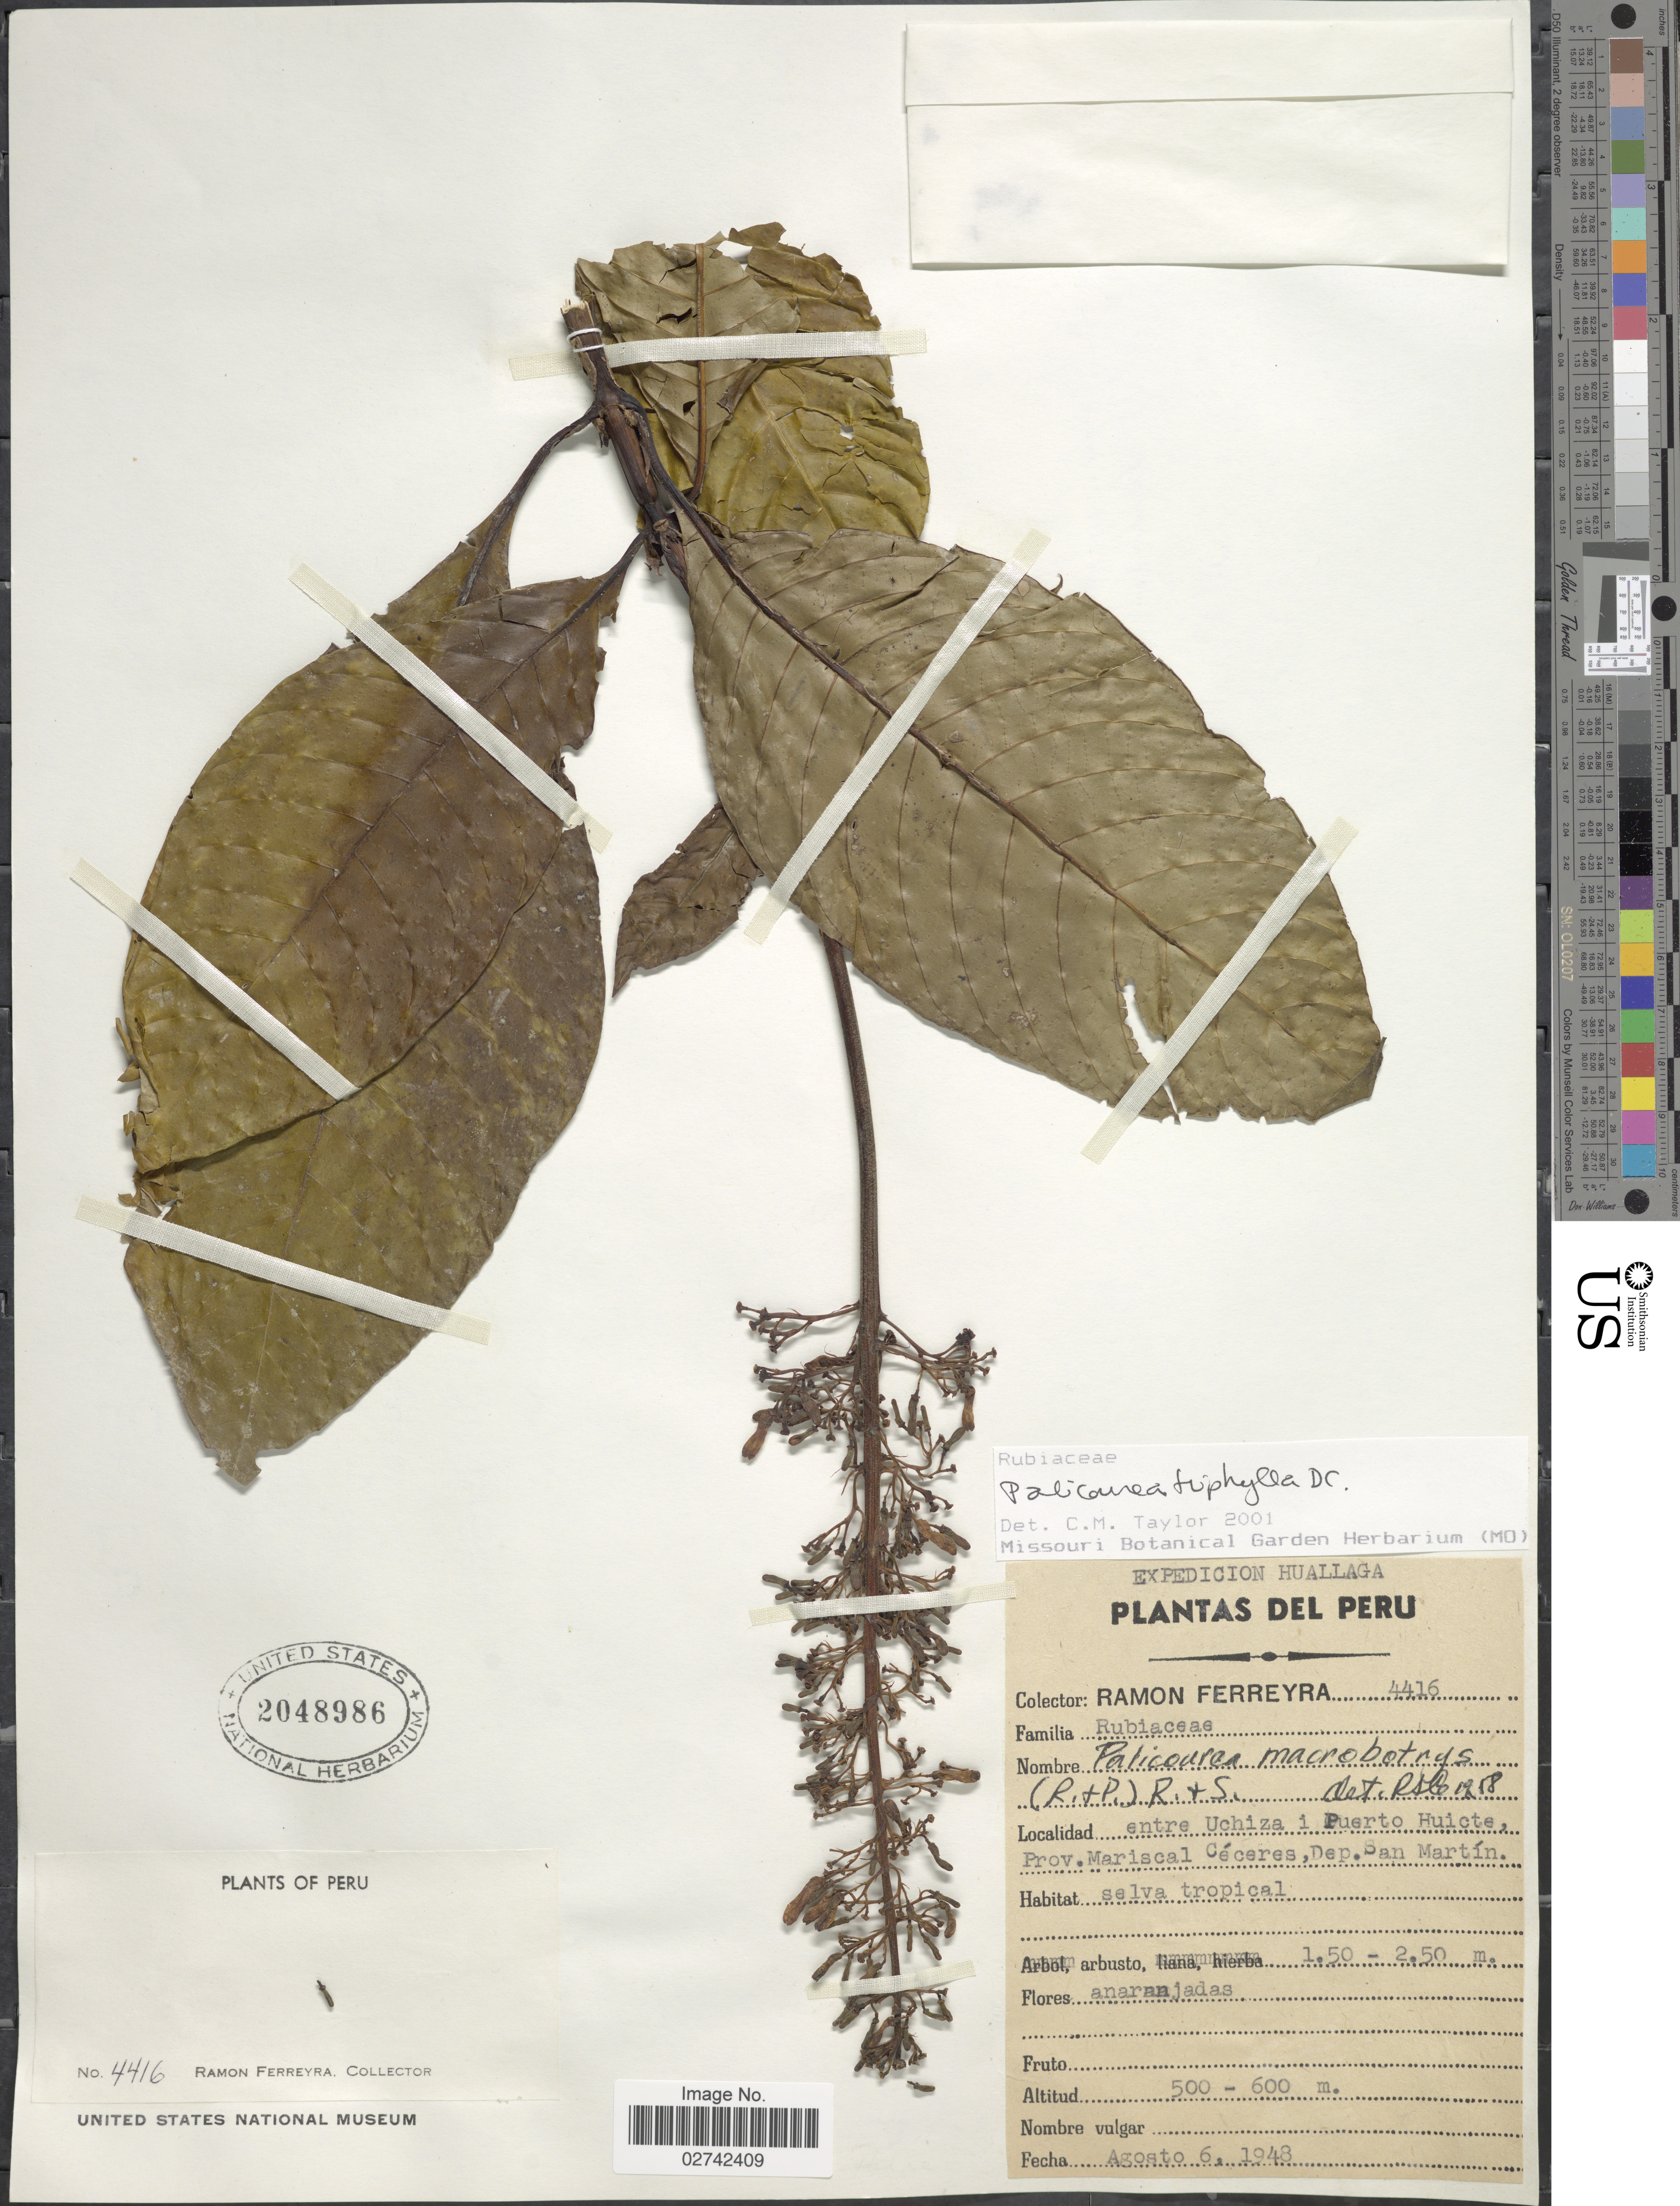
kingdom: Plantae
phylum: Tracheophyta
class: Magnoliopsida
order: Gentianales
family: Rubiaceae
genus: Palicourea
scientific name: Palicourea triphylla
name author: DC.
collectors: R. A. Ferreyra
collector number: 4416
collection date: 1948-08-06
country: Peru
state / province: San Martín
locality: Huallaga, entre Uchiza i Puerto Huicte, Prov. Mariscal Ceceres.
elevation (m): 500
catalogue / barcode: US 2048986